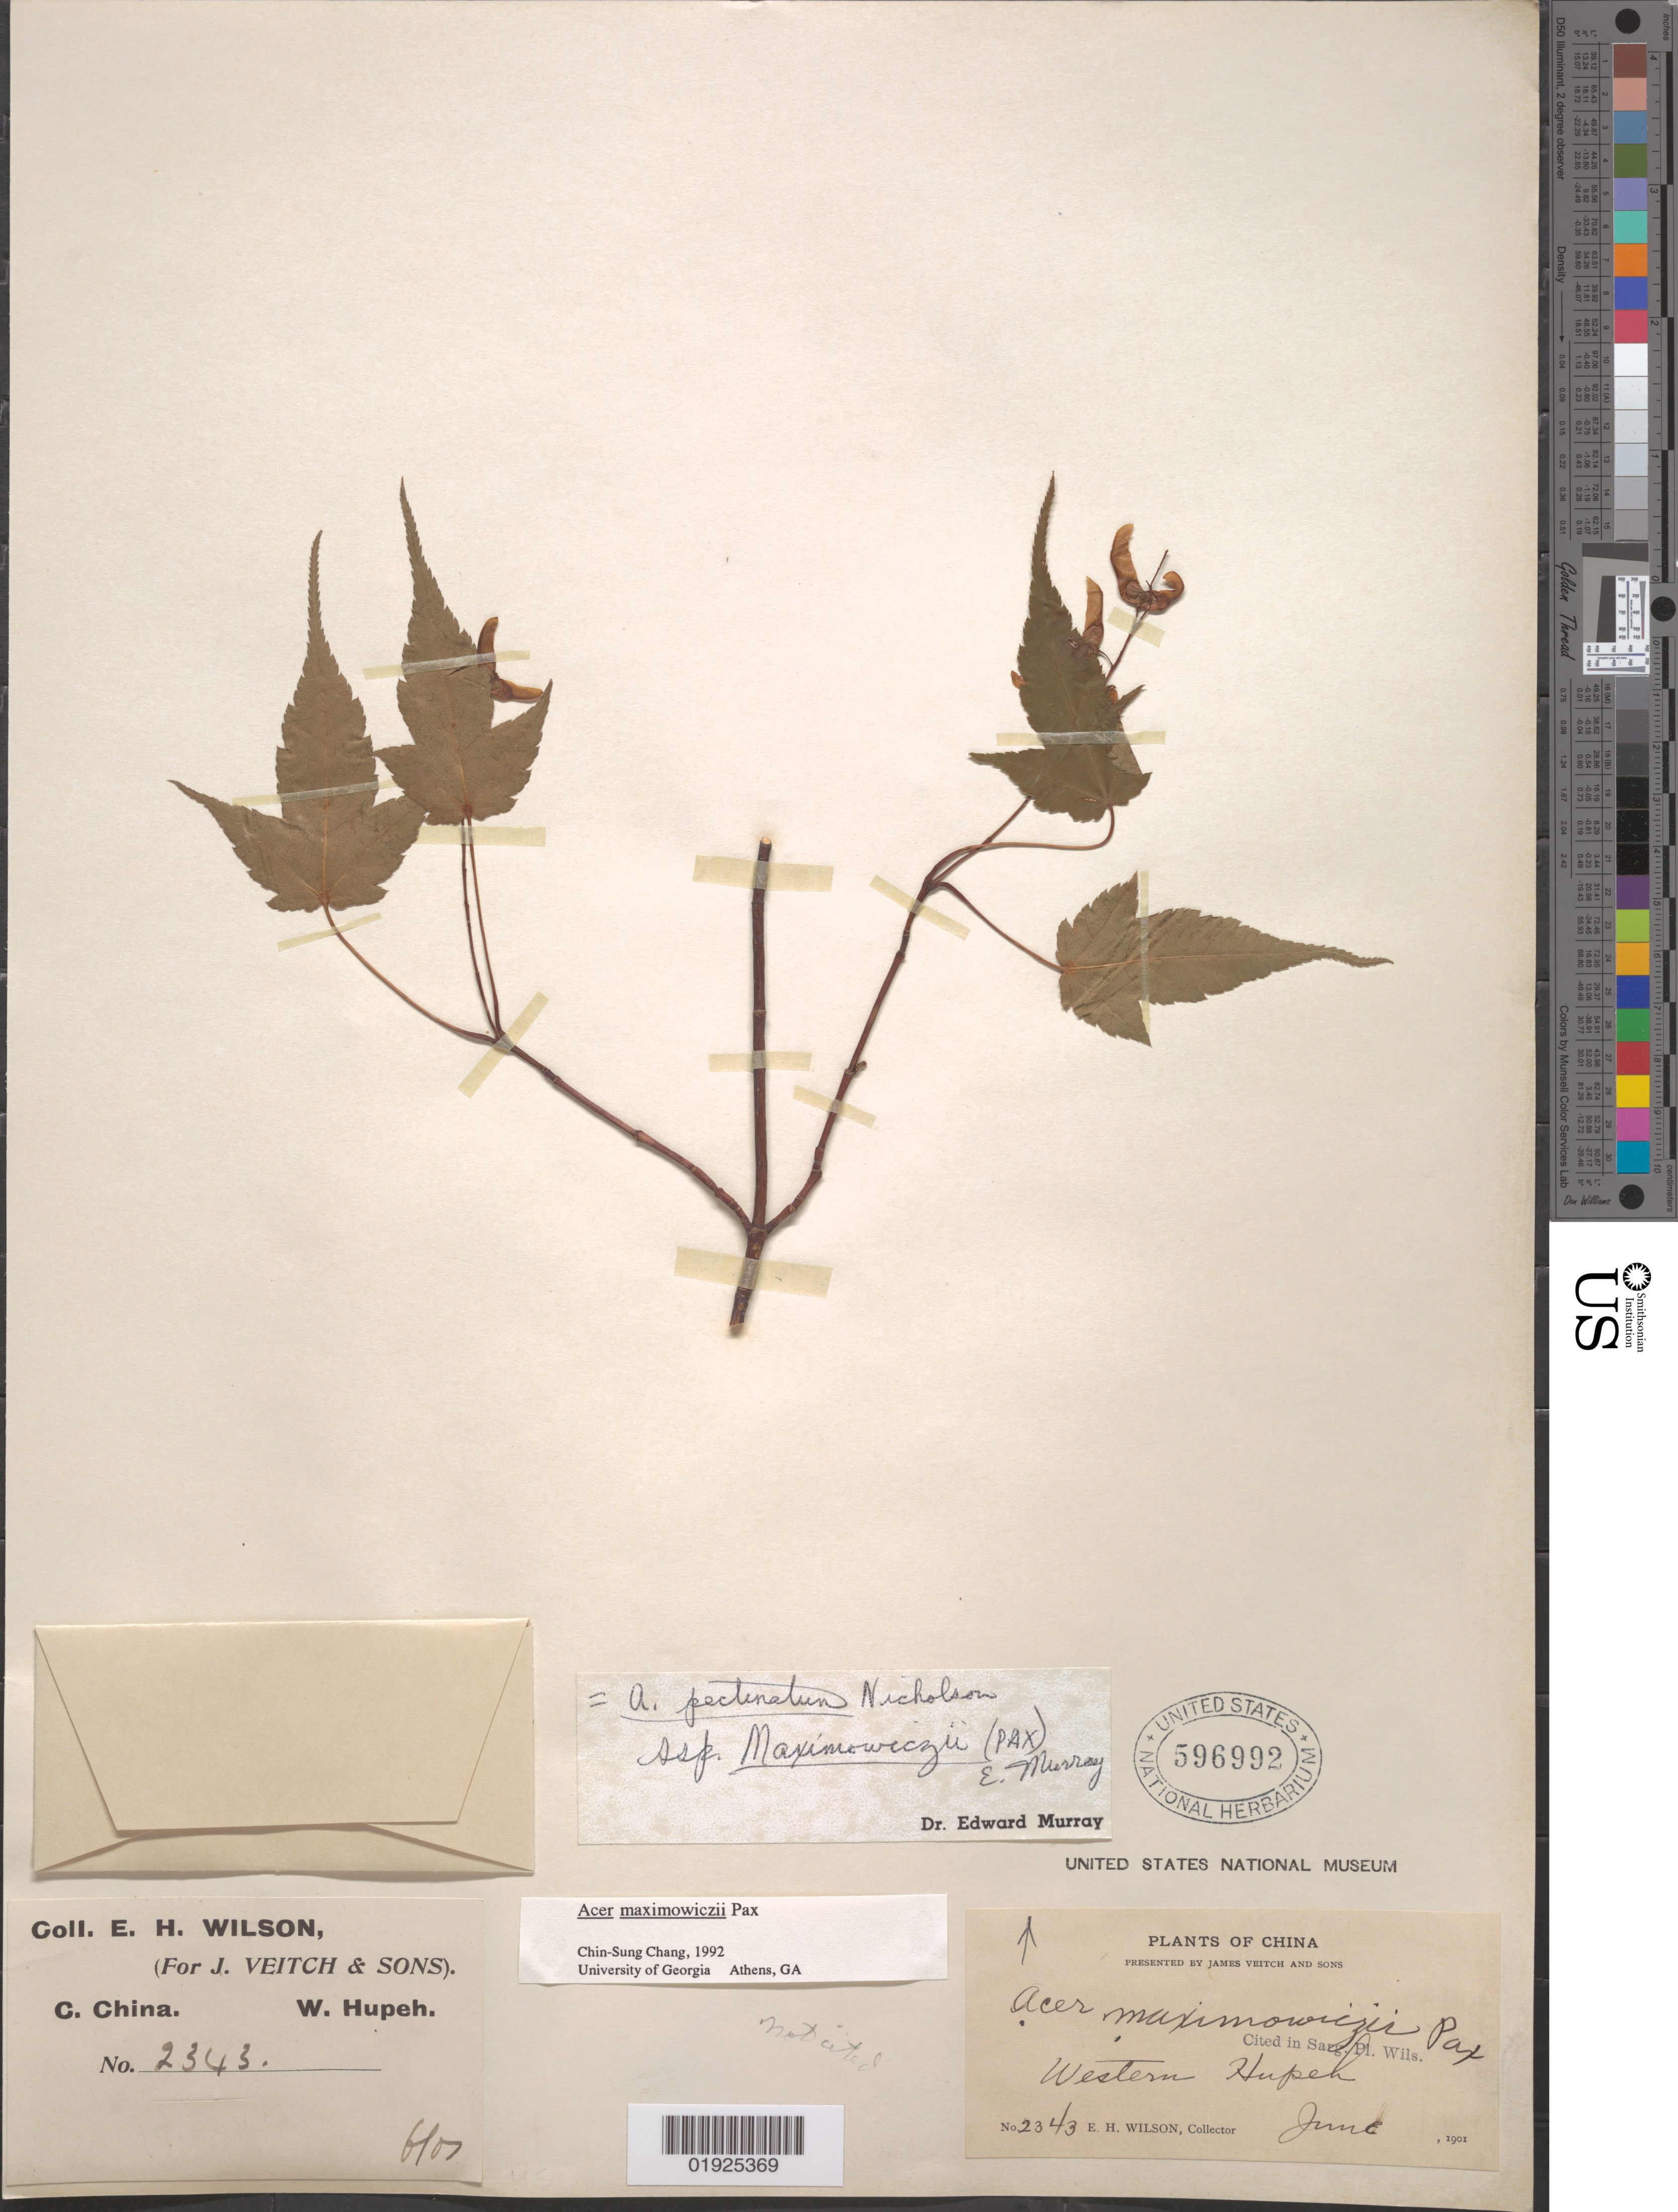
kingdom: Plantae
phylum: Tracheophyta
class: Magnoliopsida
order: Sapindales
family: Sapindaceae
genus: Acer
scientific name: Acer pectinatum subsp. maximowiczii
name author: (Pax) A.E. Murray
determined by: Murray, Edward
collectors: E. H. Wilson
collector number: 2343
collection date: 1901-06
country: China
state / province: Hubei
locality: Western Hupeh [Hubei]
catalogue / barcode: US 596992